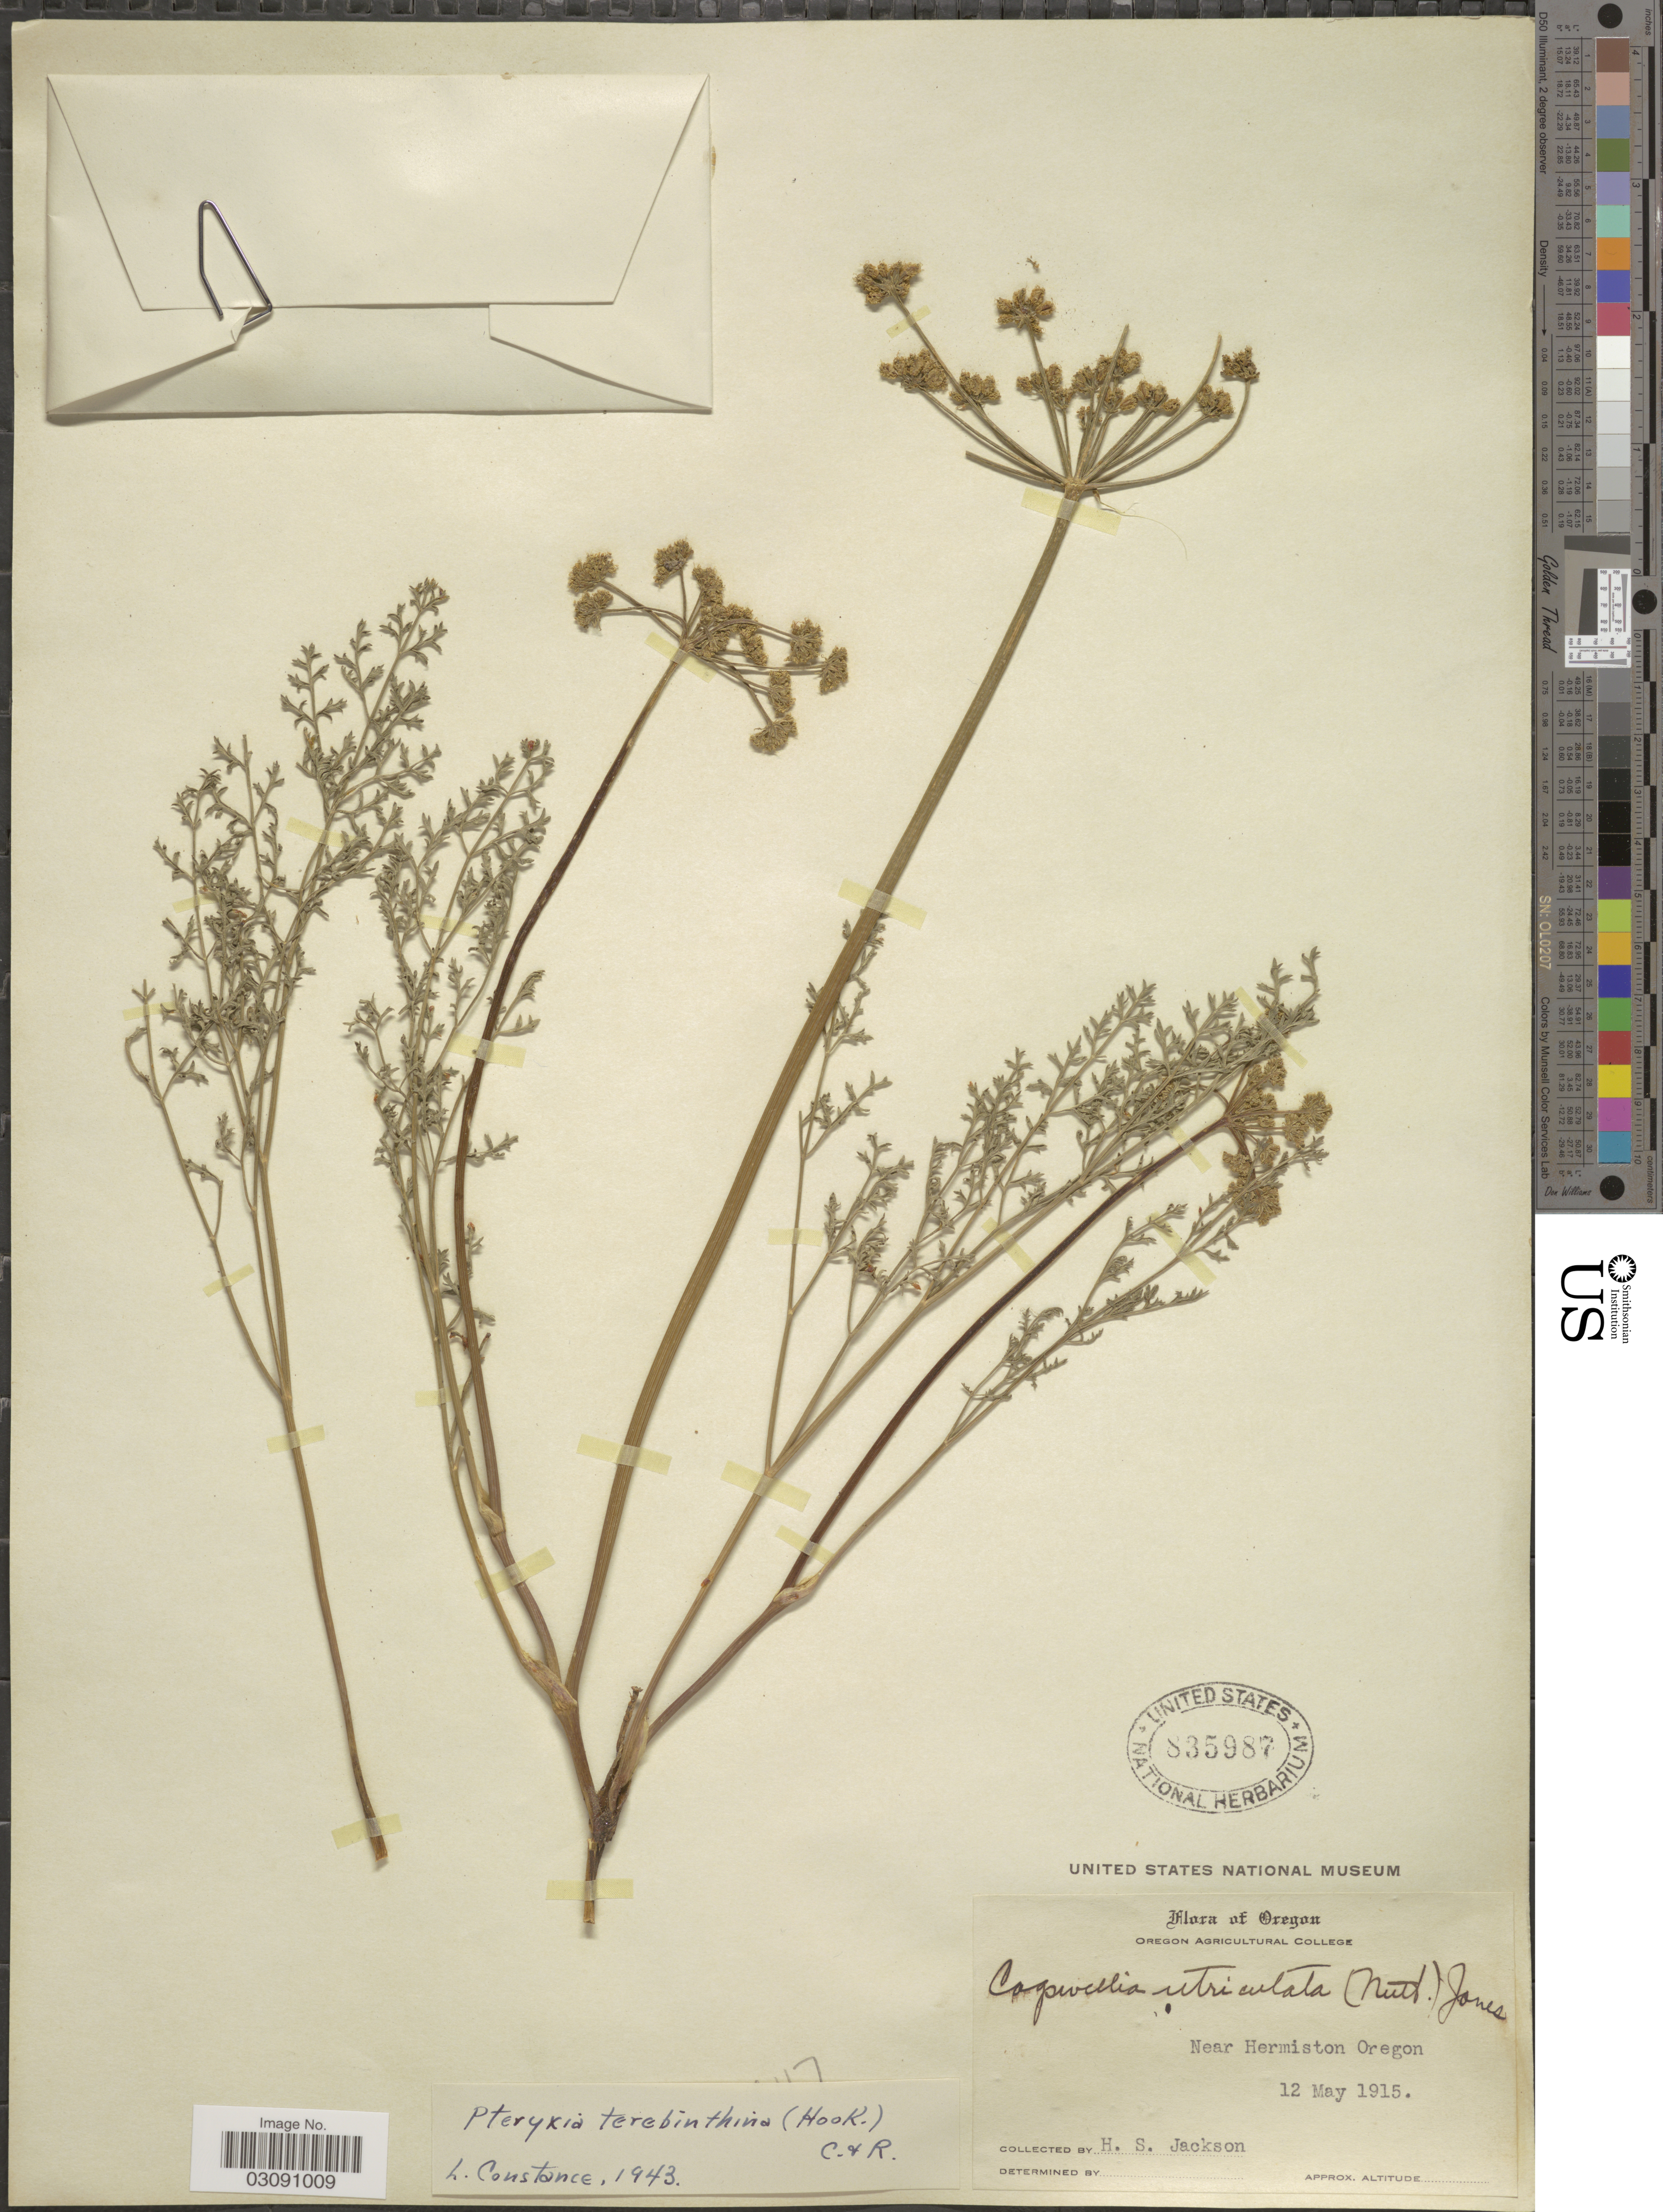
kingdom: Plantae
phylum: Tracheophyta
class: Magnoliopsida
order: Apiales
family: Apiaceae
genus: Pteryxia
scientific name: Pteryxia terebinthina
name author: (Hook.) J.M. Coult. & Rose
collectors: H. Jackson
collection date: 1915-05-12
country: United States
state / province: Oregon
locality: Near Hermiston.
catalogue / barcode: US 835987